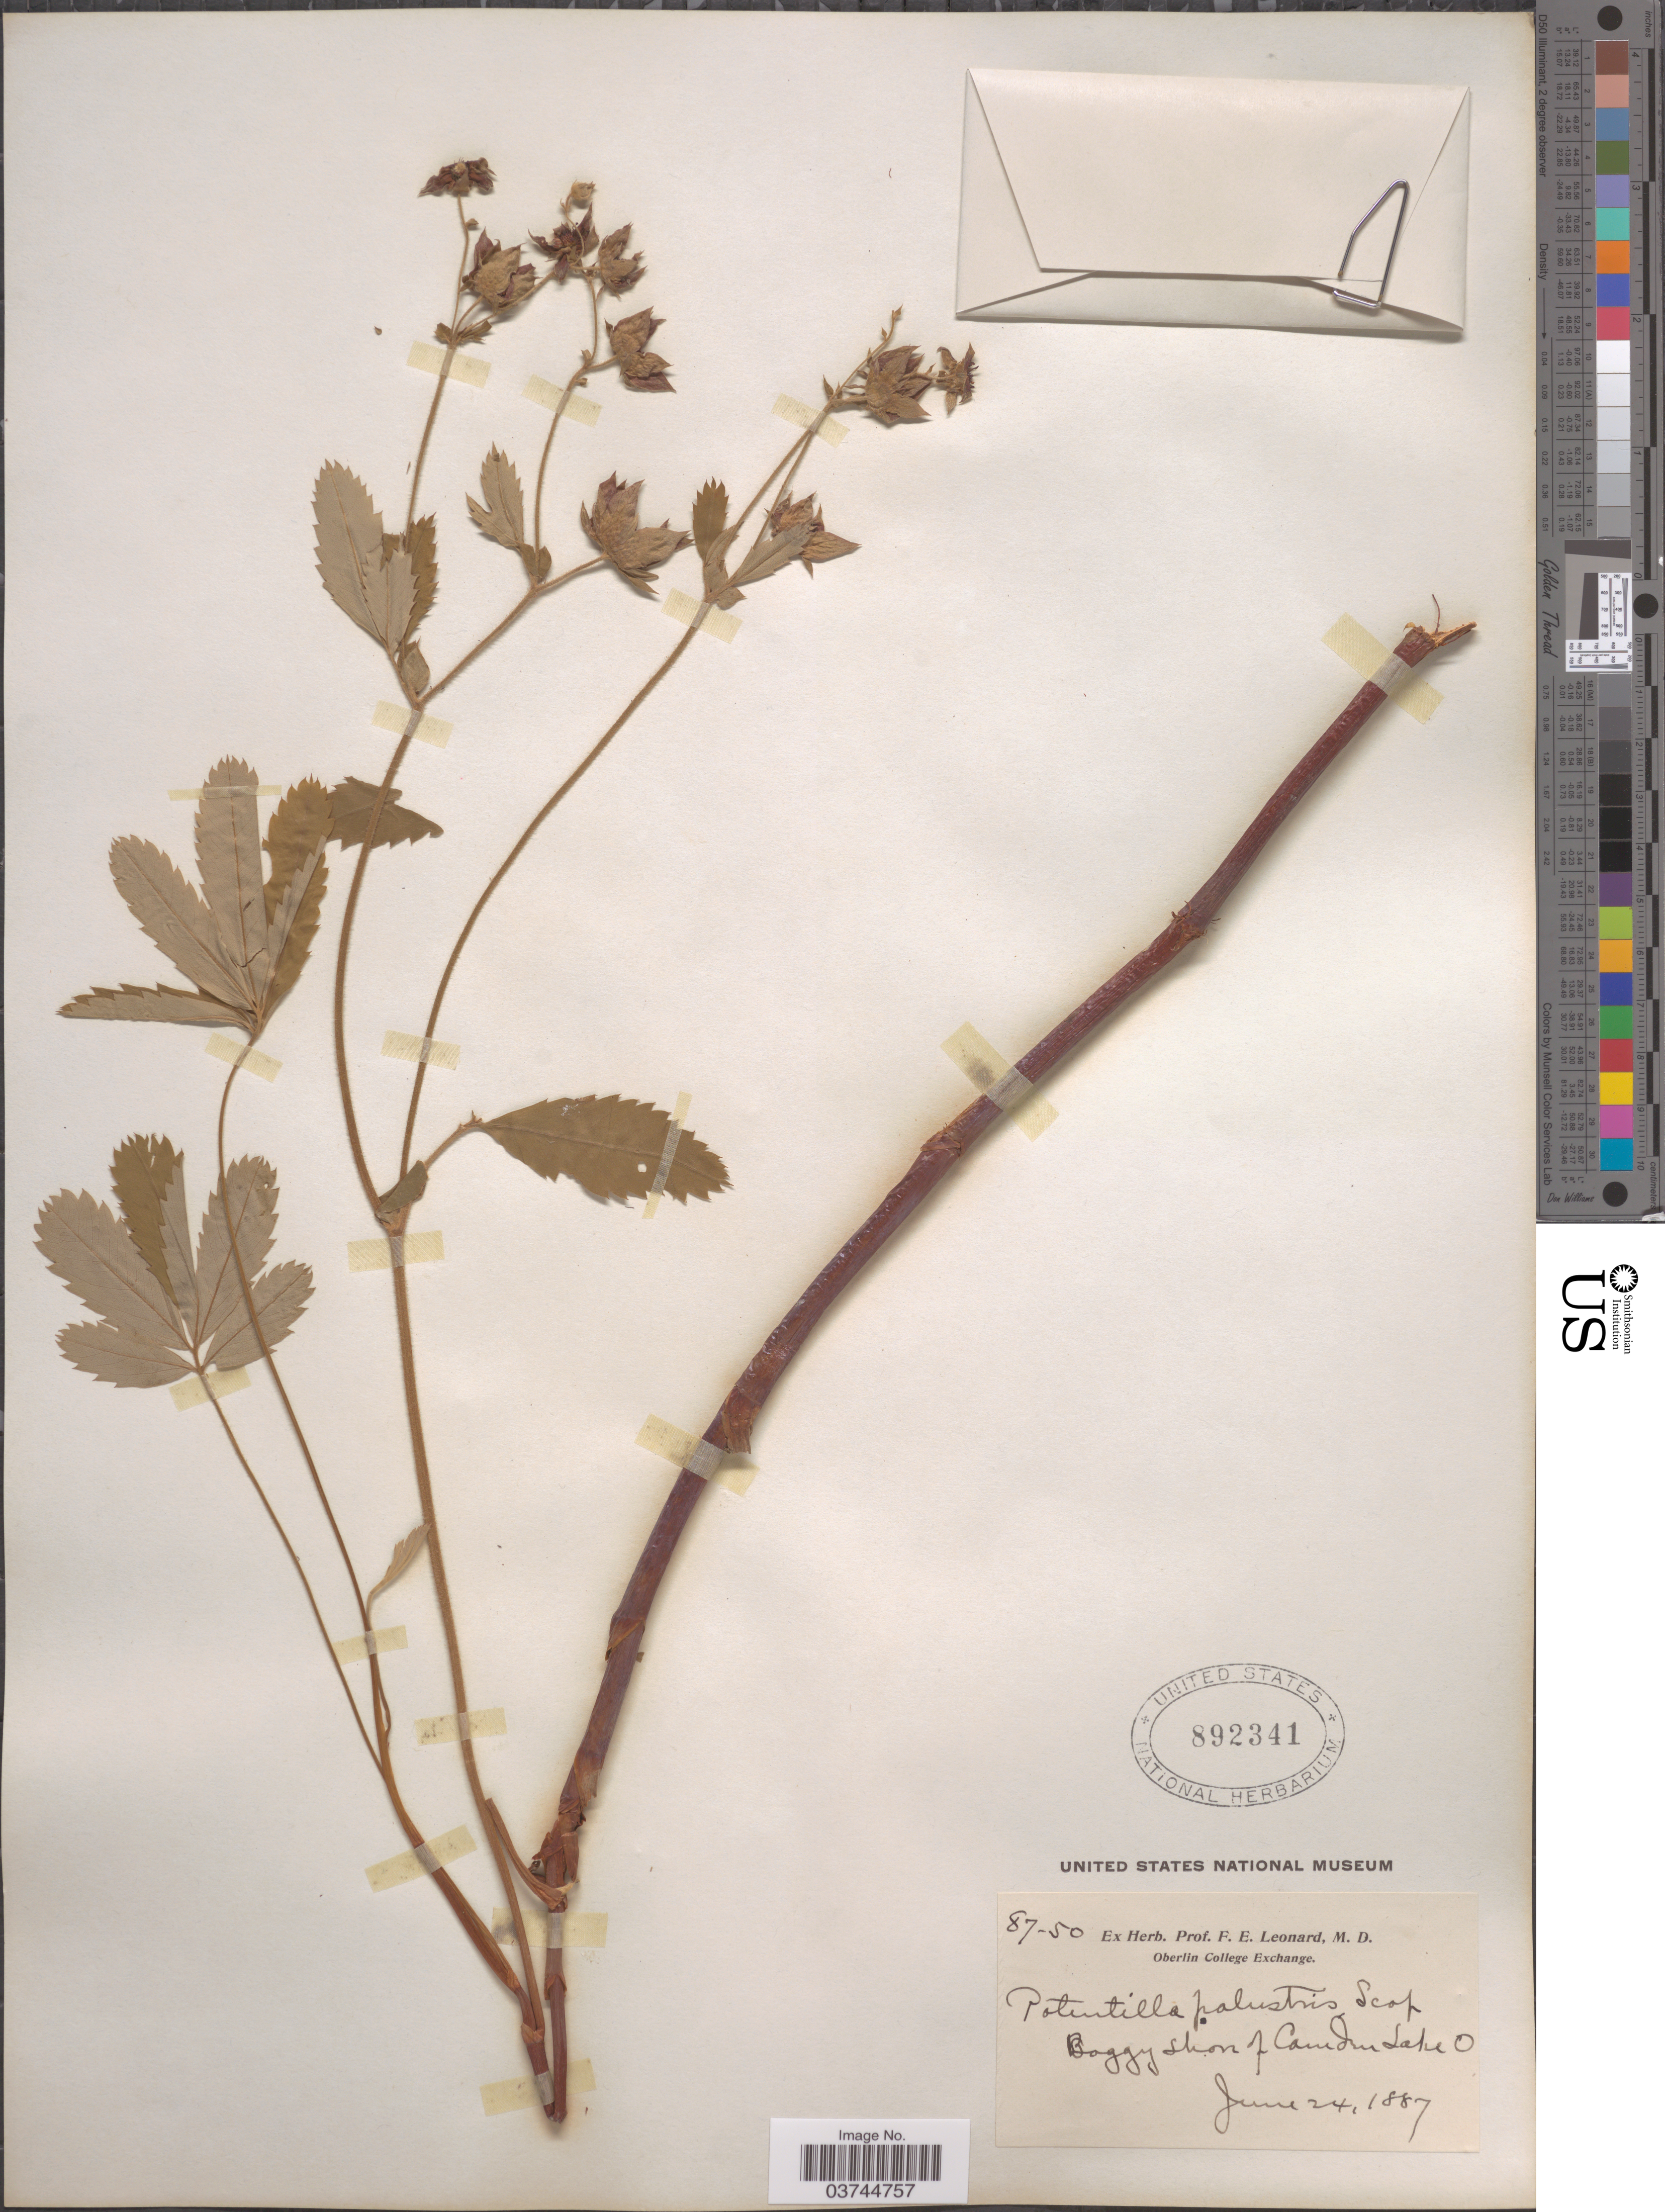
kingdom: Plantae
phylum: Tracheophyta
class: Magnoliopsida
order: Rosales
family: Rosaceae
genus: Comarum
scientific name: Comarum palustre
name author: L.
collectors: Ex herb. Prof. F. E. Leonard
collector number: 87-50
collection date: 1887-06-24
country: United States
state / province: Ohio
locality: Boggy shore of Camden Lake.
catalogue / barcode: US 892341